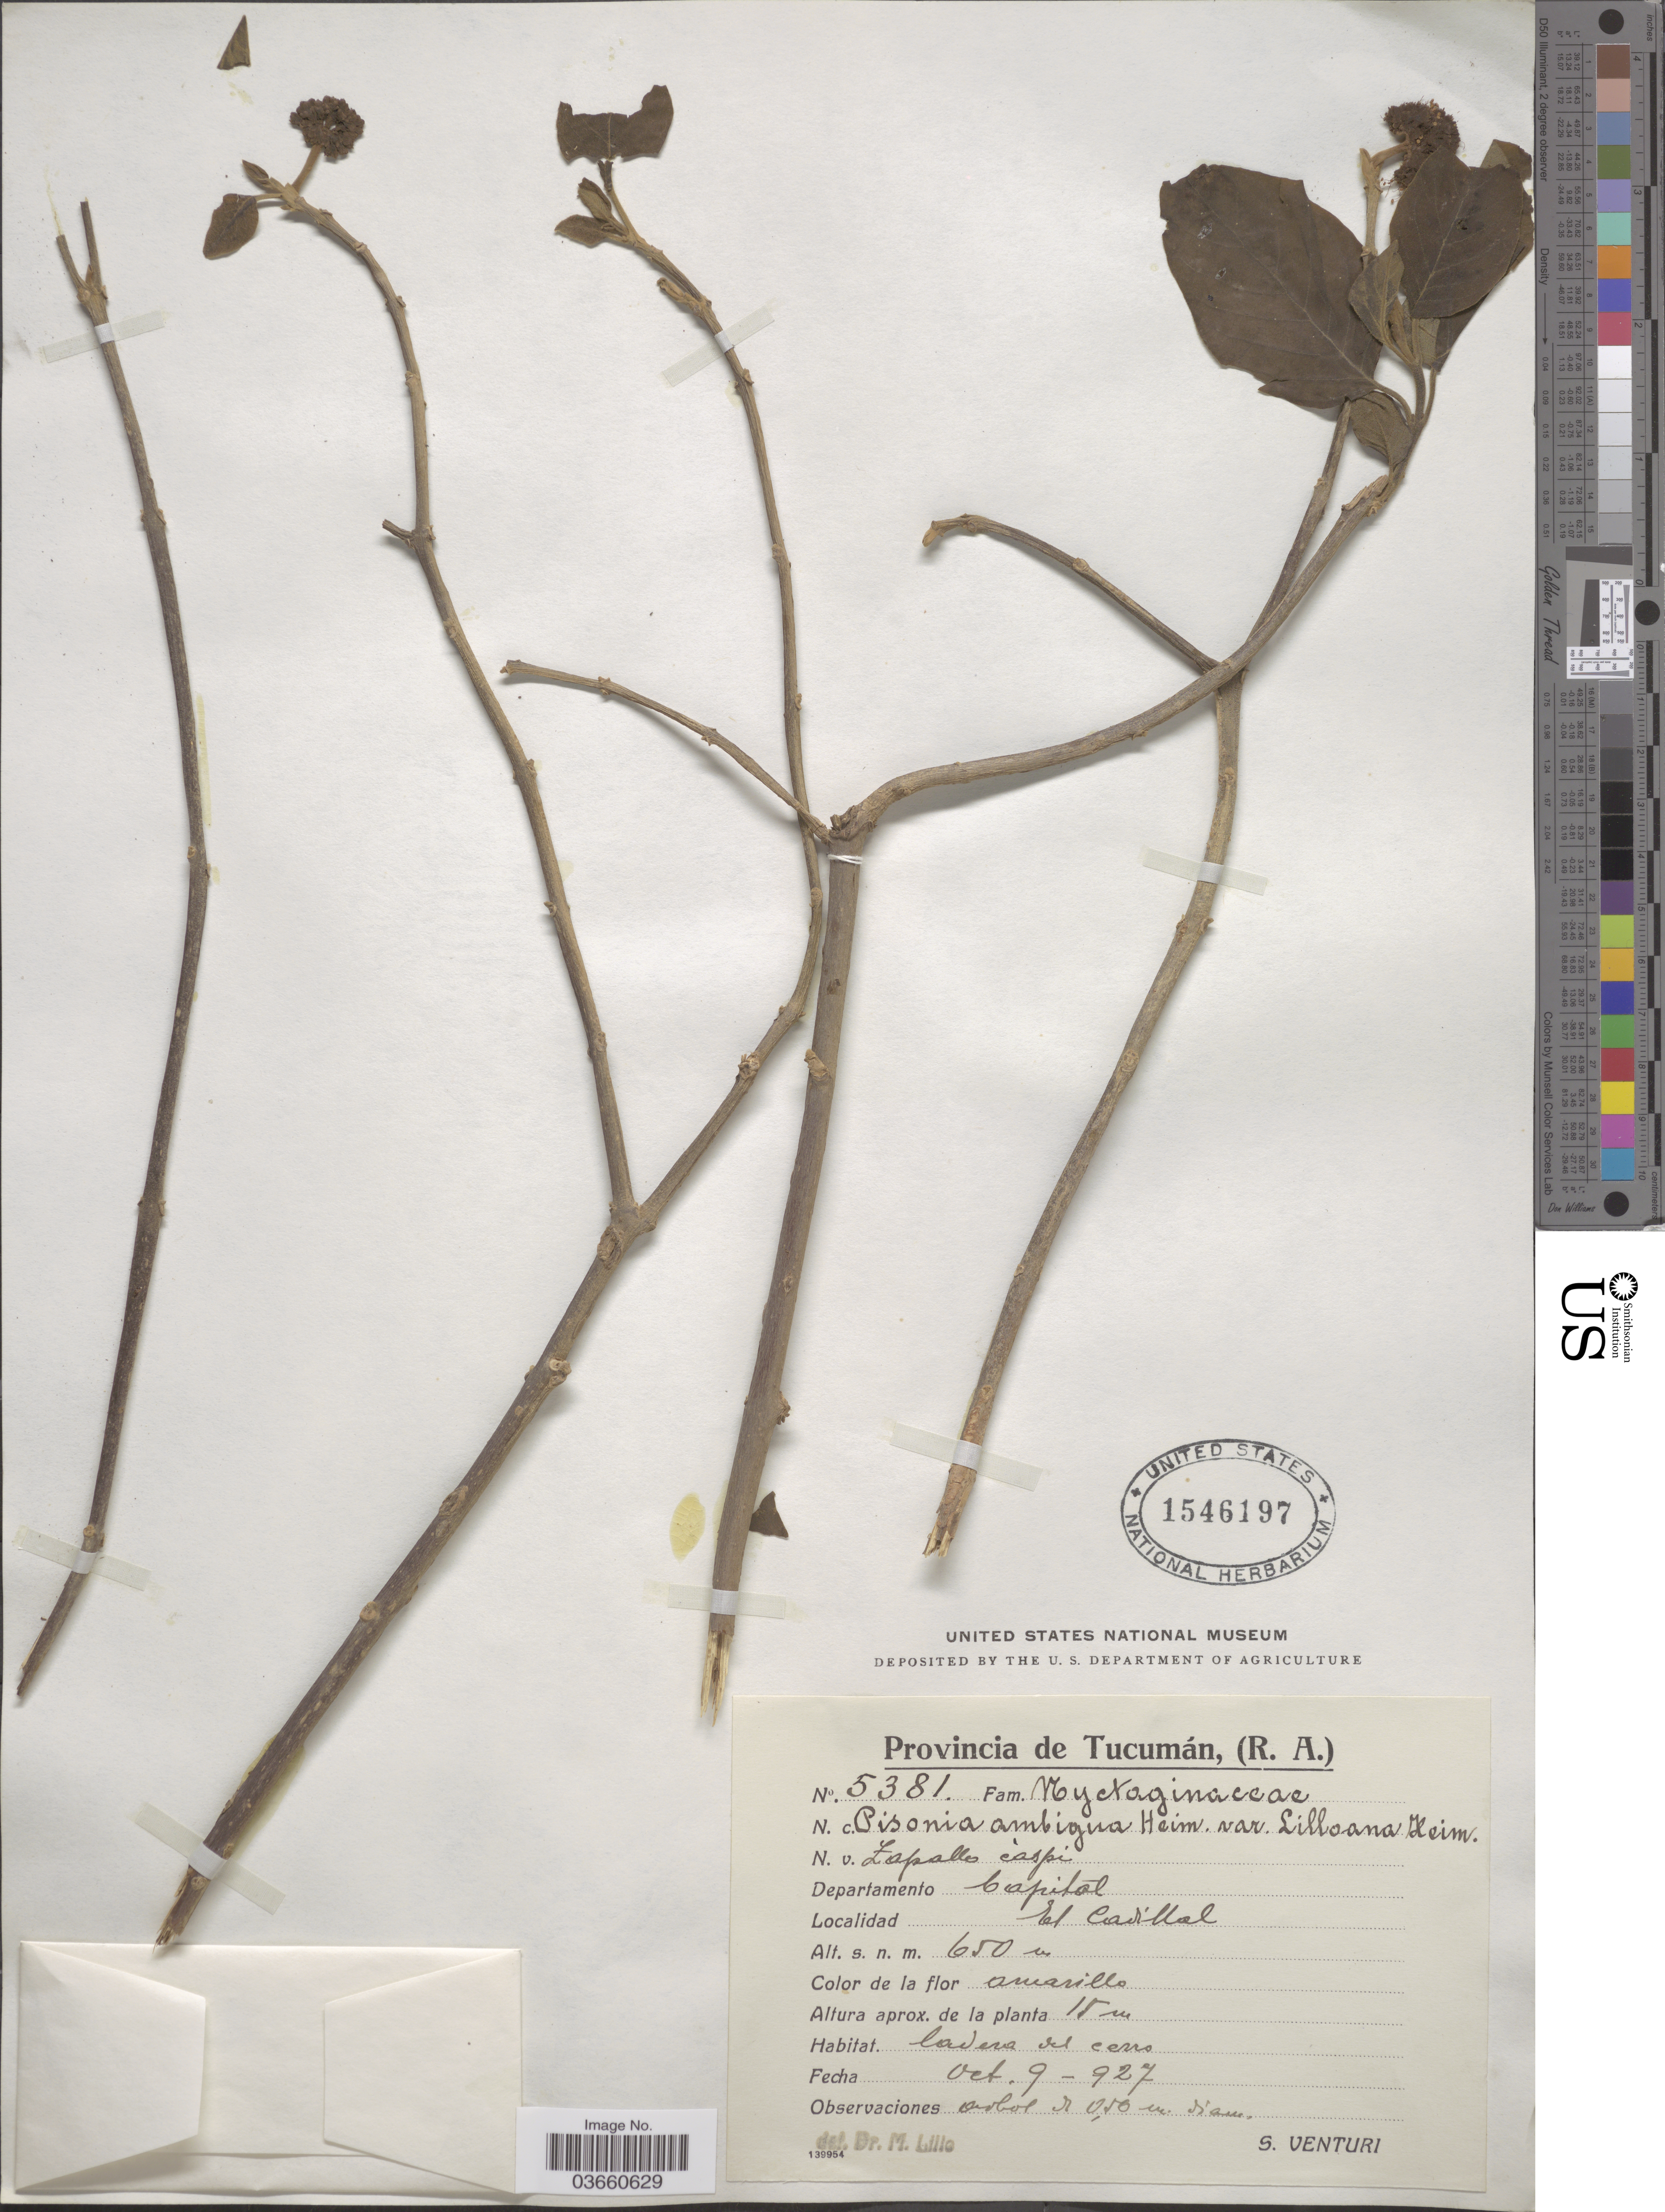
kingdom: Plantae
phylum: Tracheophyta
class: Magnoliopsida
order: Caryophyllales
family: Nyctaginaceae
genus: Pisonia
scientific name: Pisonia ambigua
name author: Heimerl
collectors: S. Venturi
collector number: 5381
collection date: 1927-10-09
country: Argentina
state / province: Tucuman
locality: Departamento Capital. El Cadillal.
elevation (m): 650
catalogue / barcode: US 1546197